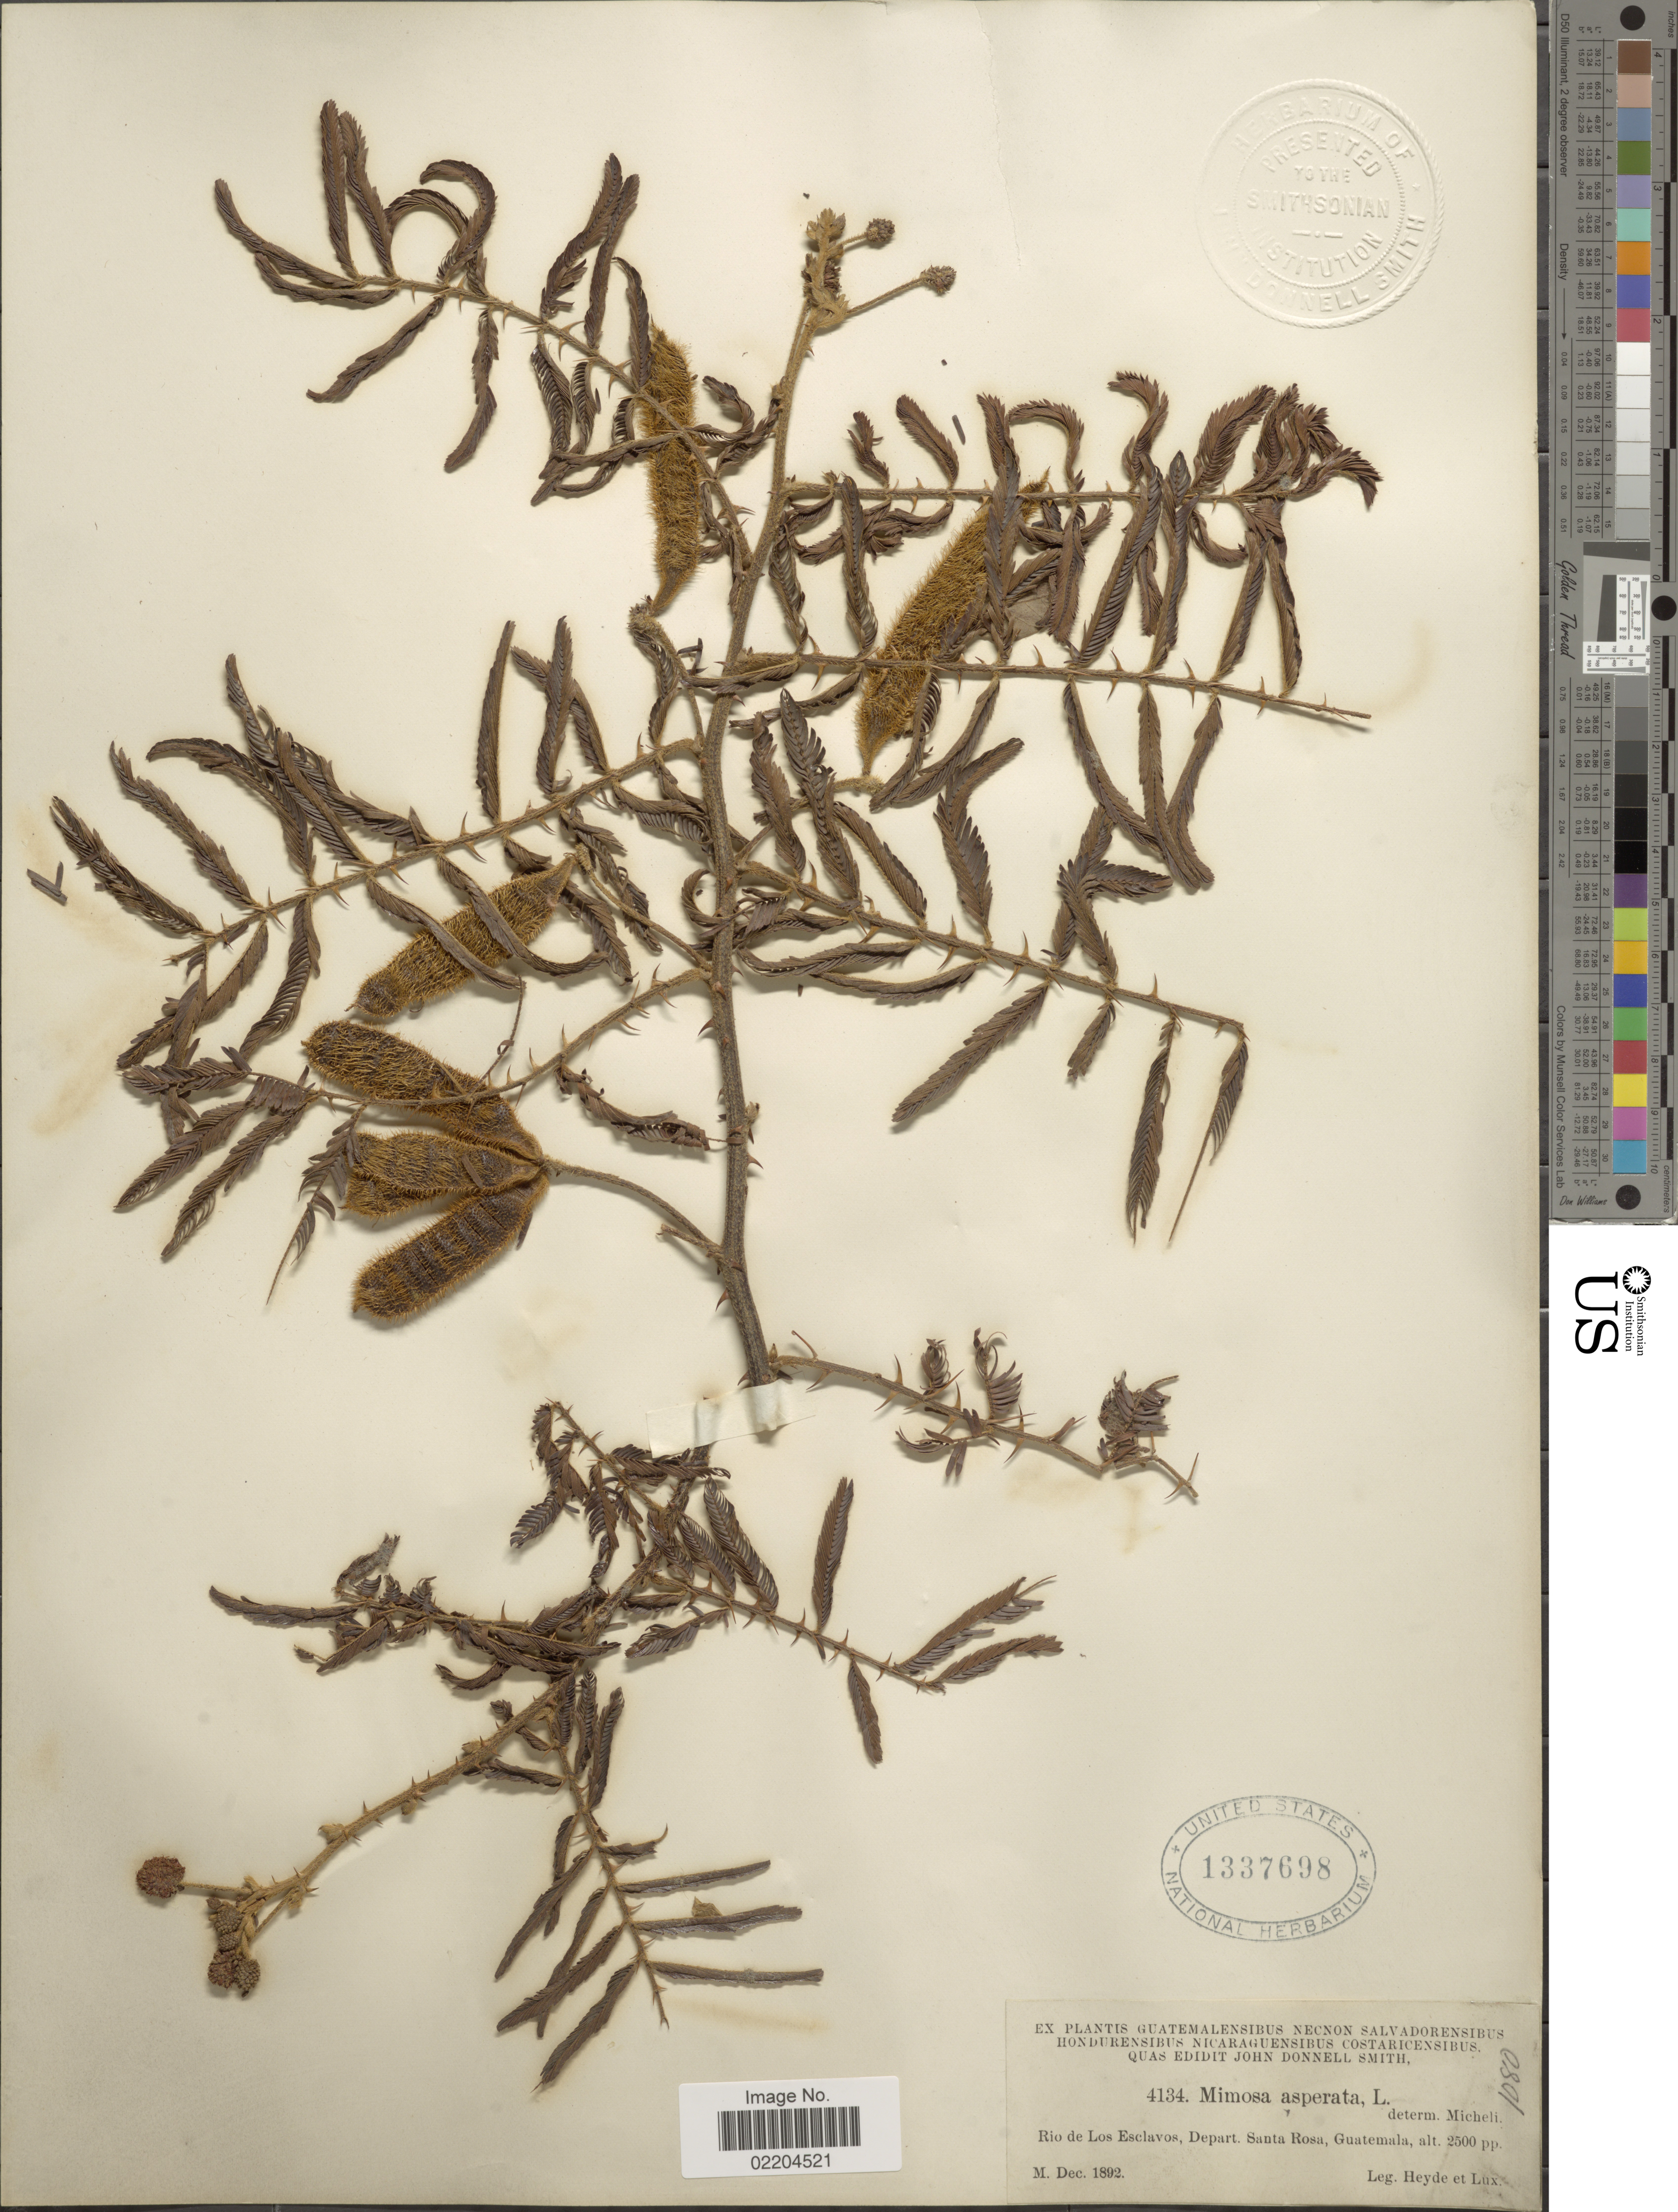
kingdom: Plantae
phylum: Tracheophyta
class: Magnoliopsida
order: Fabales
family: Fabaceae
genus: Mimosa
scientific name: Mimosa pigra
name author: L.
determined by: Strong, Mark T., (BOT), Smithsonian Institution - National Museum of Natural History (UNITED STATES)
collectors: Heyde & Lux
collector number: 4134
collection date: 1892-12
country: Guatemala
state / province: Santa Rosa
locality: Rio de Los Esclavos, Depart. Santa Rosa, Guatemala.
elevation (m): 762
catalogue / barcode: US 1337698